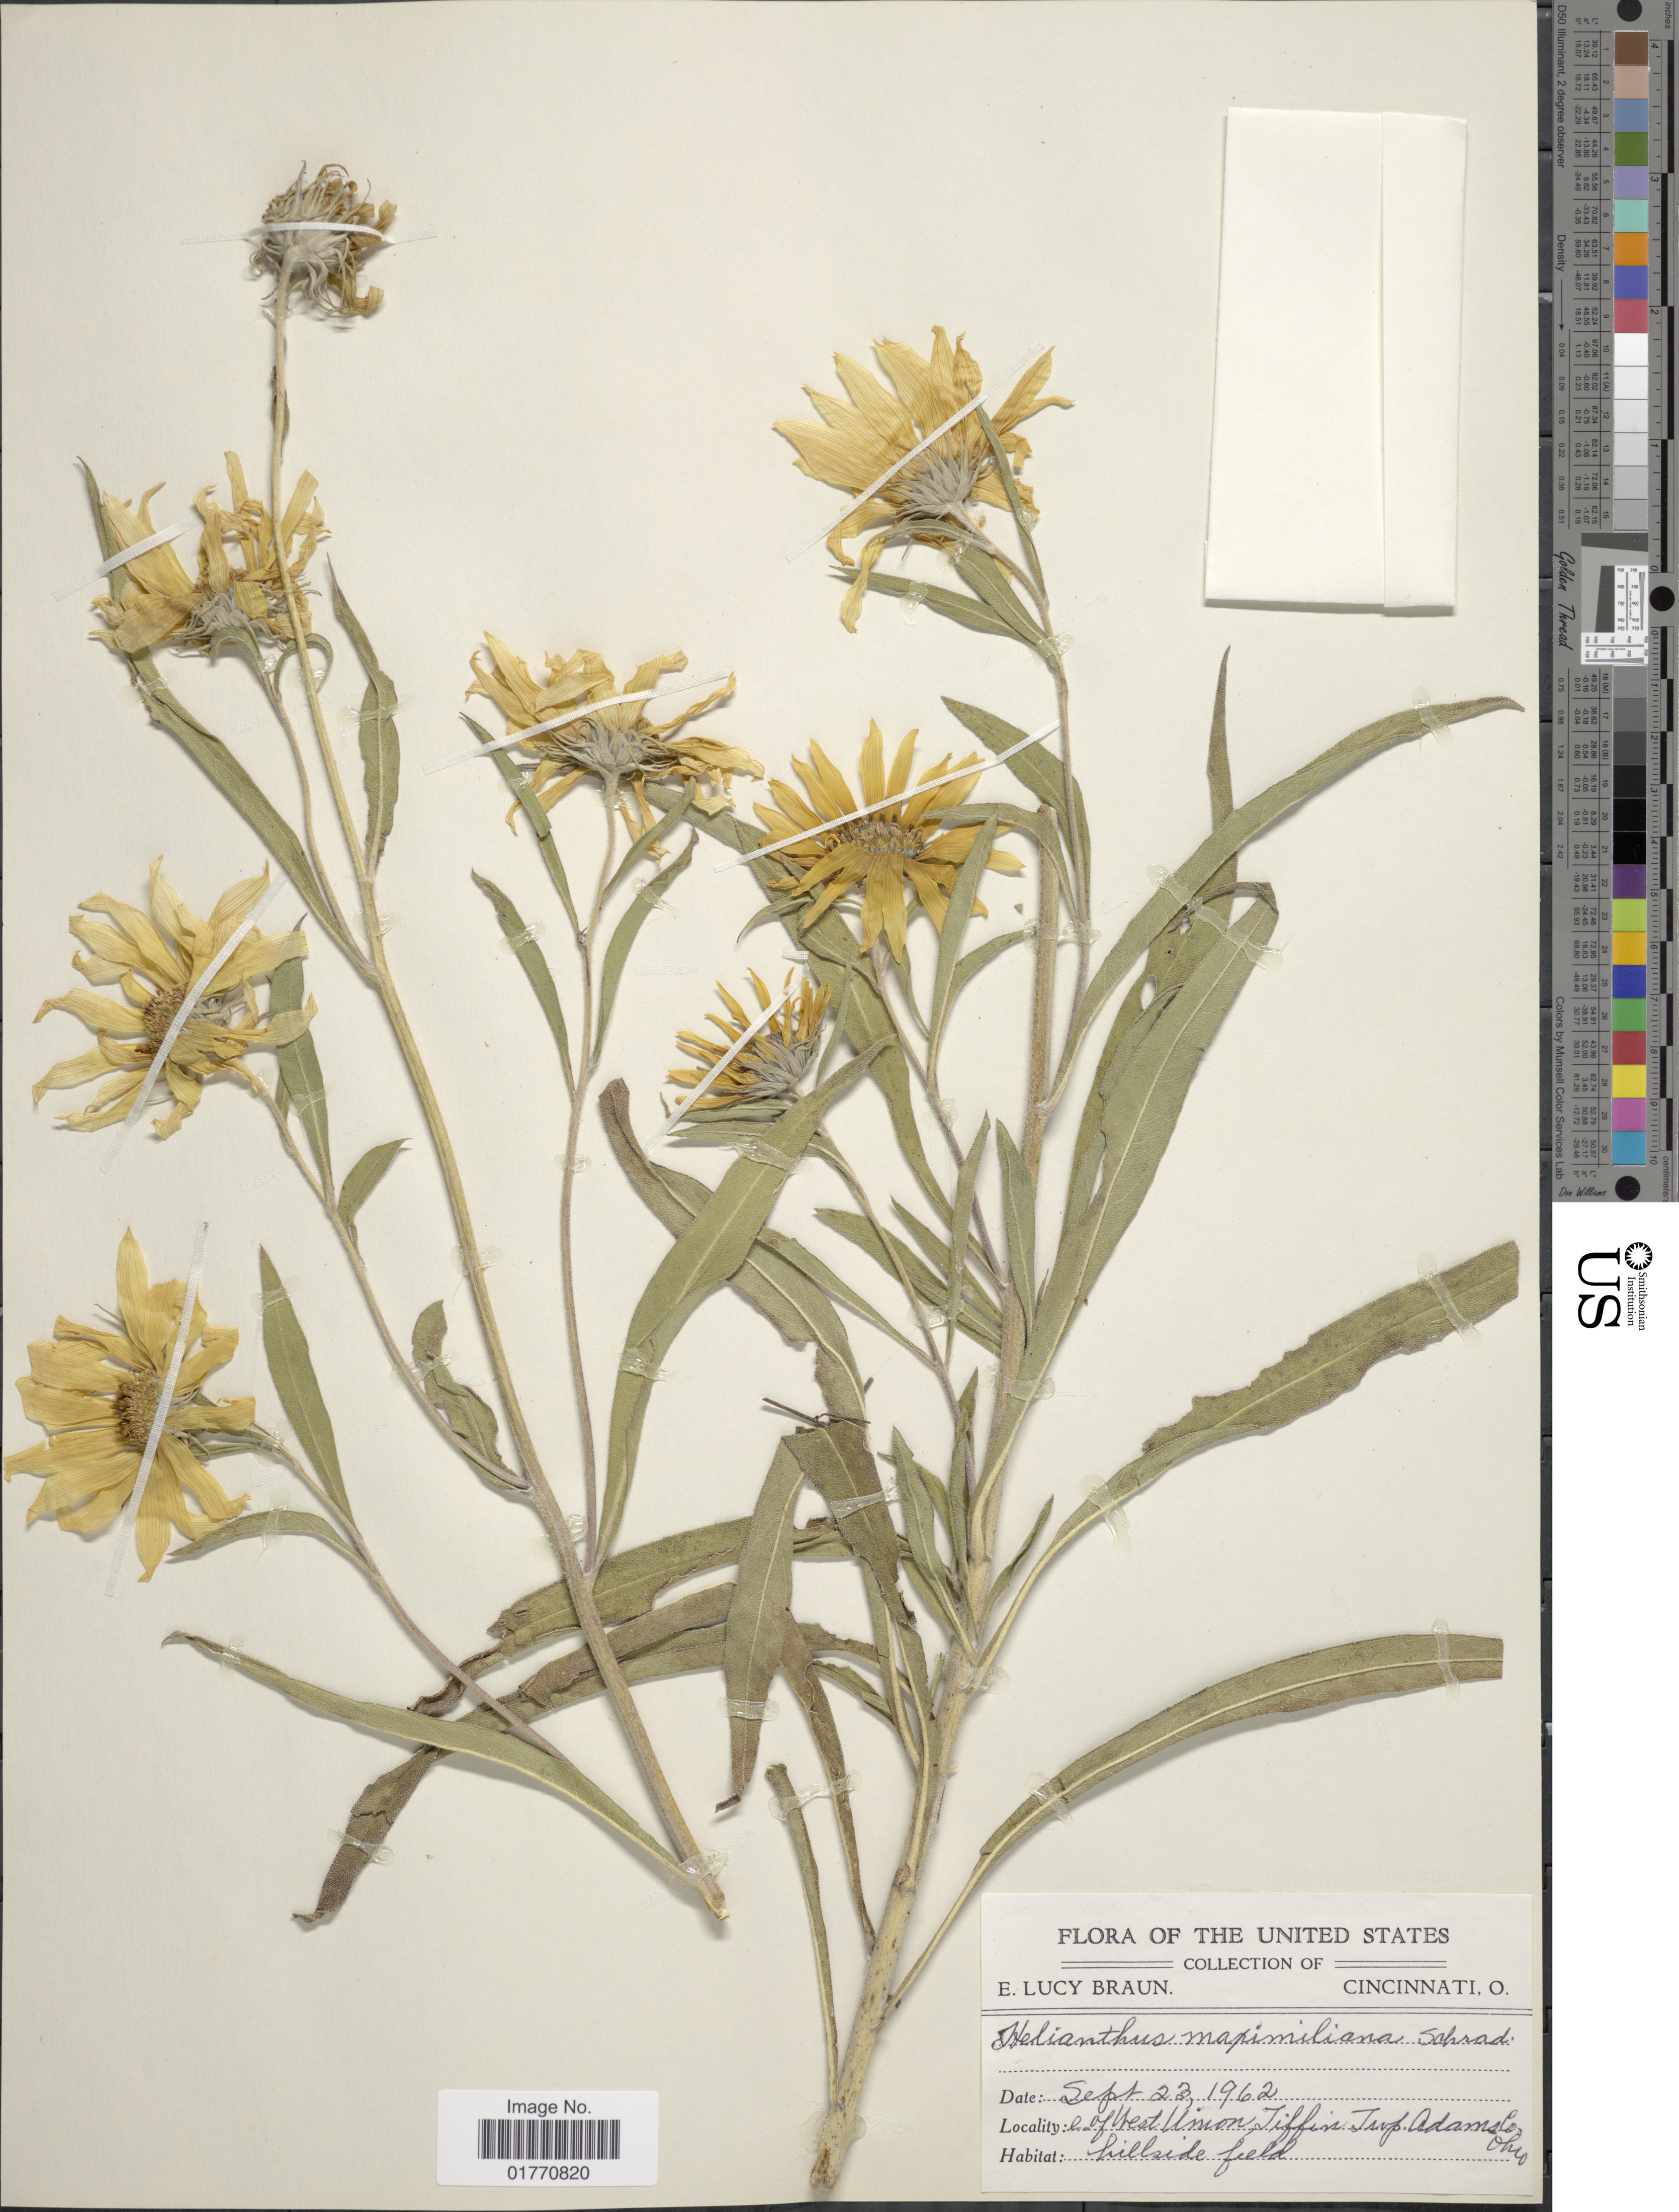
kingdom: Plantae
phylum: Tracheophyta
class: Magnoliopsida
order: Asterales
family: Asteraceae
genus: Helianthus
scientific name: Helianthus maximiliani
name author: Schrad.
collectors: E. L. Braun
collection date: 1962-09-23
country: United States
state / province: Ohio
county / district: Adams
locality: E. of West Union, Tiffin Twp., hillside field.